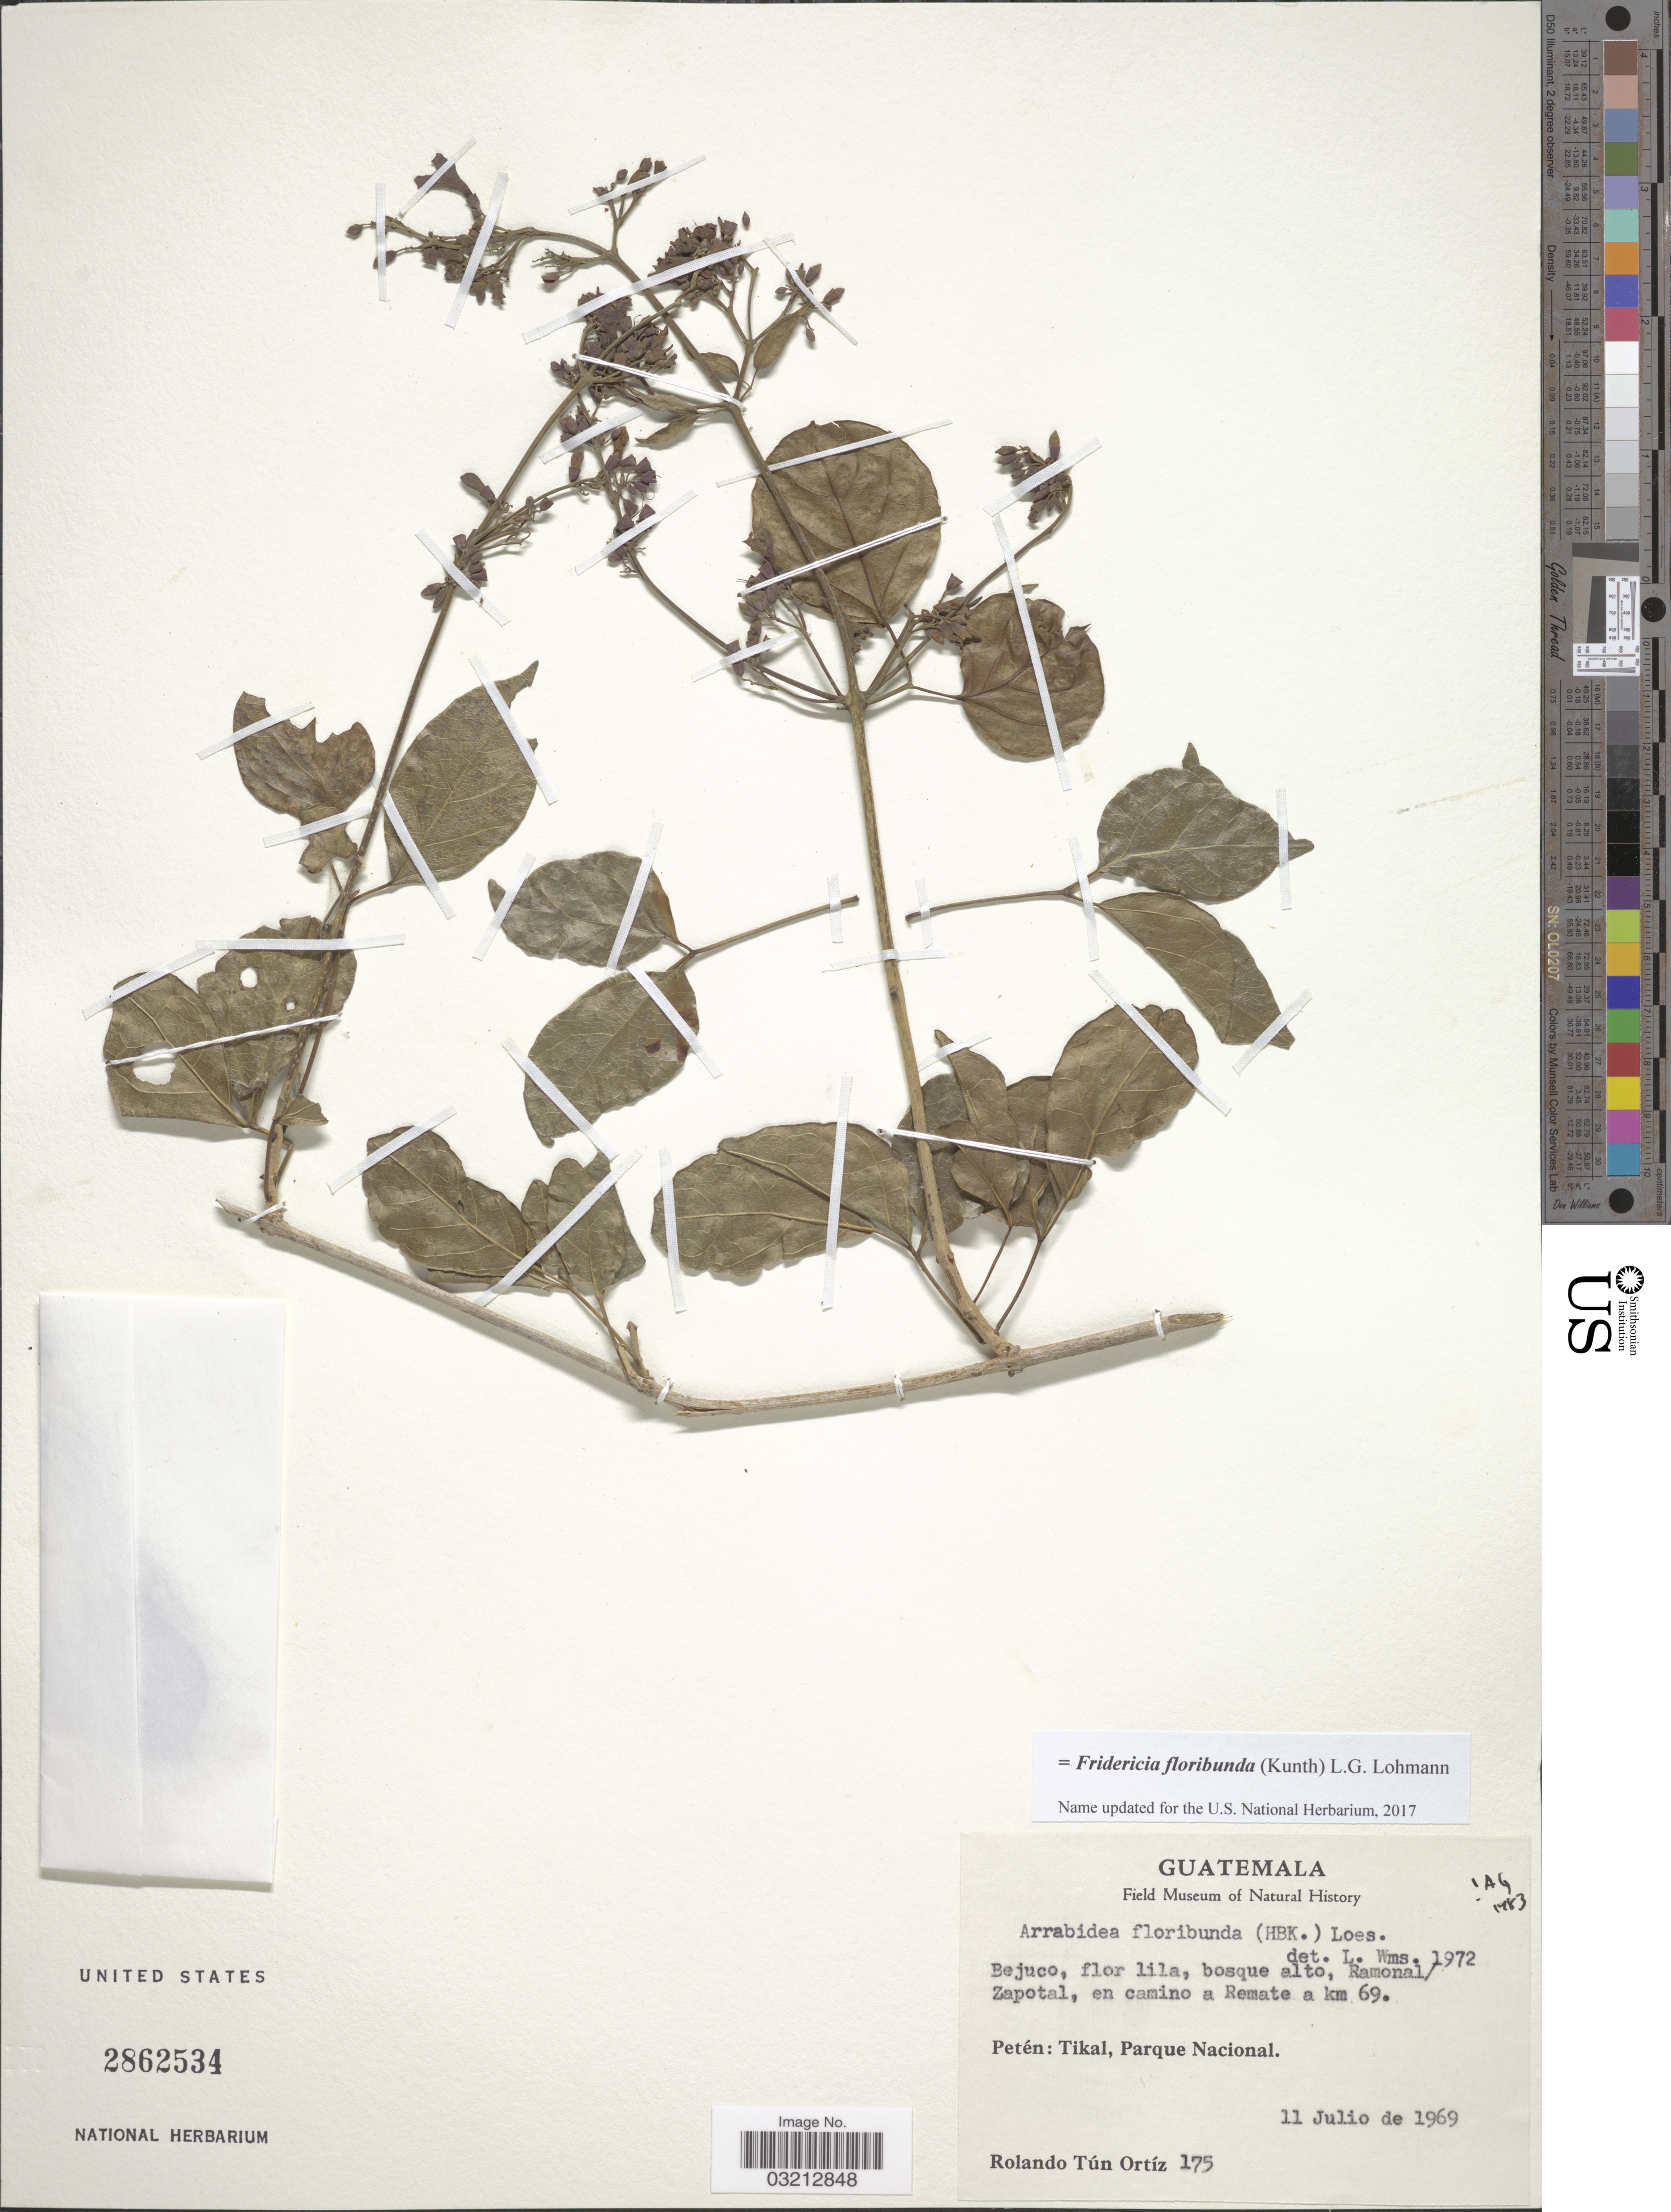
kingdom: Plantae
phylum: Tracheophyta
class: Magnoliopsida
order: Lamiales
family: Bignoniaceae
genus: Fridericia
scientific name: Fridericia floribunda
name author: (Kunth) L.G. Lohmann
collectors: R. Ortiz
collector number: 175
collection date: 1969-07-11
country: Guatemala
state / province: El Petén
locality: Ramonal/ Zapotal, en camino a Remate a km 69. Petén: Tikal, Parque Nacional.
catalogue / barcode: US 2862534